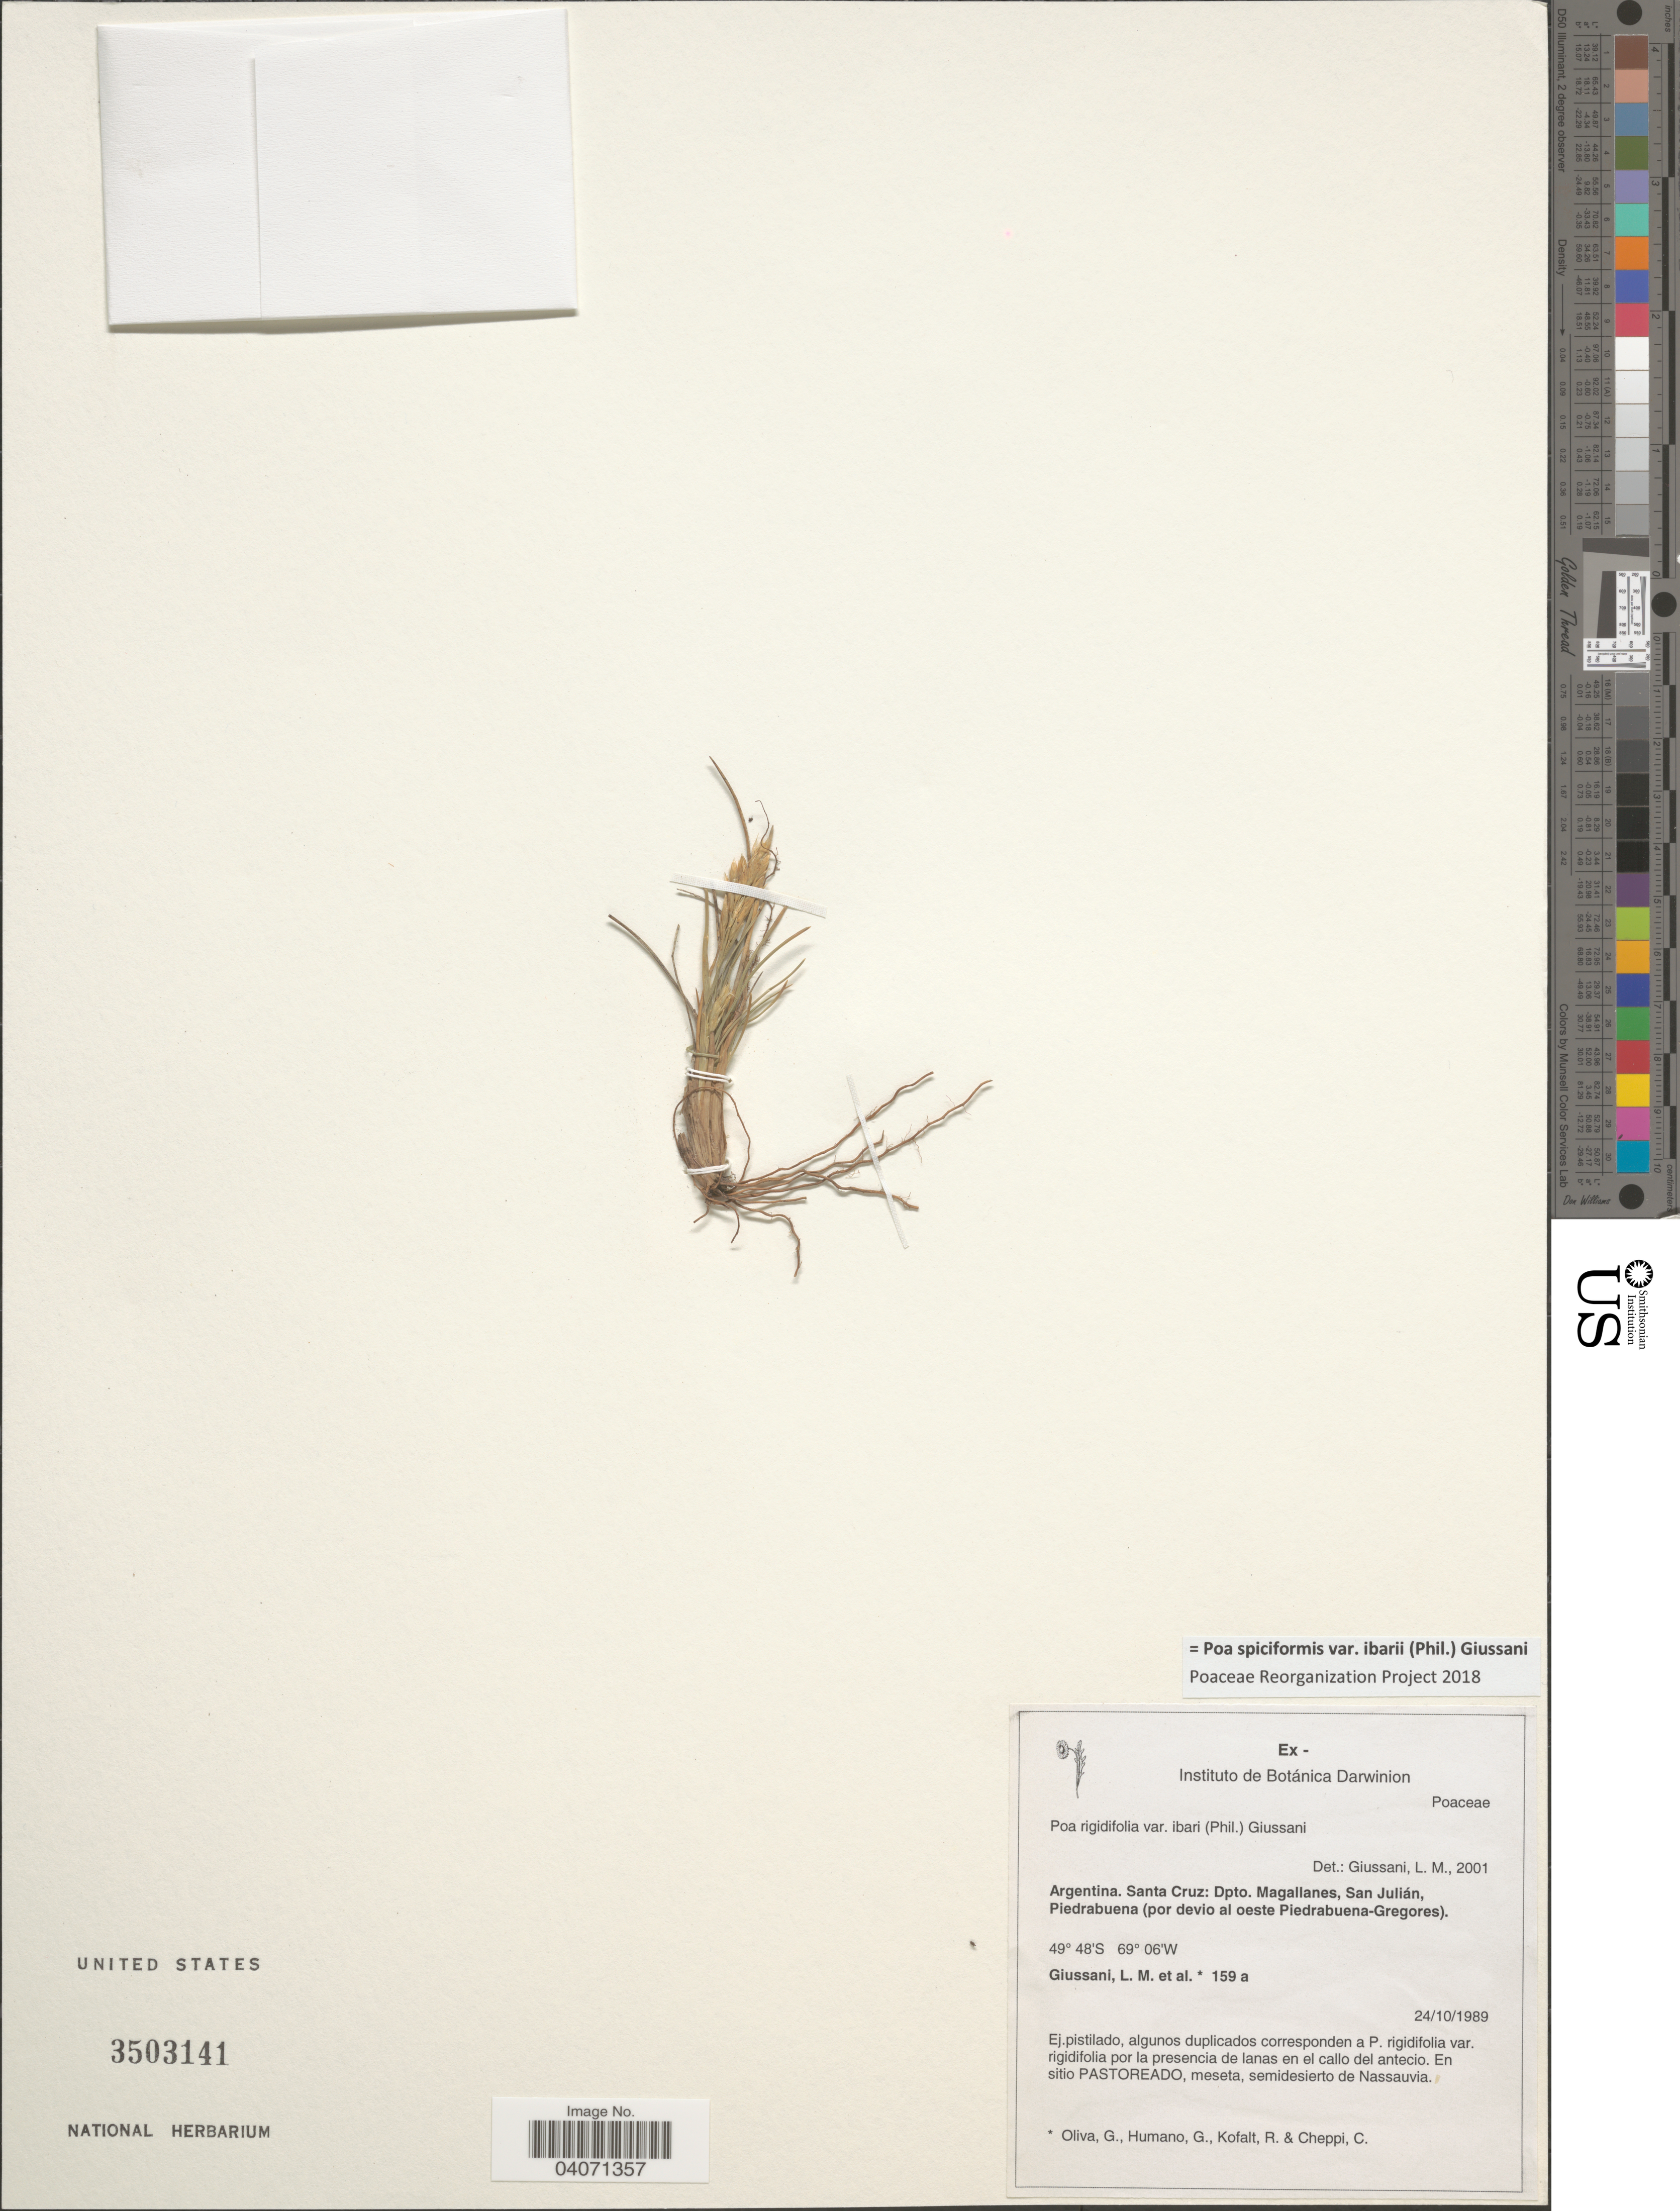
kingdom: Plantae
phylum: Tracheophyta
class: Liliopsida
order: Poales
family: Poaceae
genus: Poa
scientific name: Poa spiciformis var. ibarii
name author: (Phil.) Giussani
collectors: L. Giussani, G. Oliva, G. Humano, R. Kofalt & C. Cheppi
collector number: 159a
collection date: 1989-10-24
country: Argentina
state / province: Santa Cruz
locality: Dpto. Magallanes, San Julián, Piedrabuena (por devio al oeste Piedrabuena-Gregores).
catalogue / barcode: US 3503141